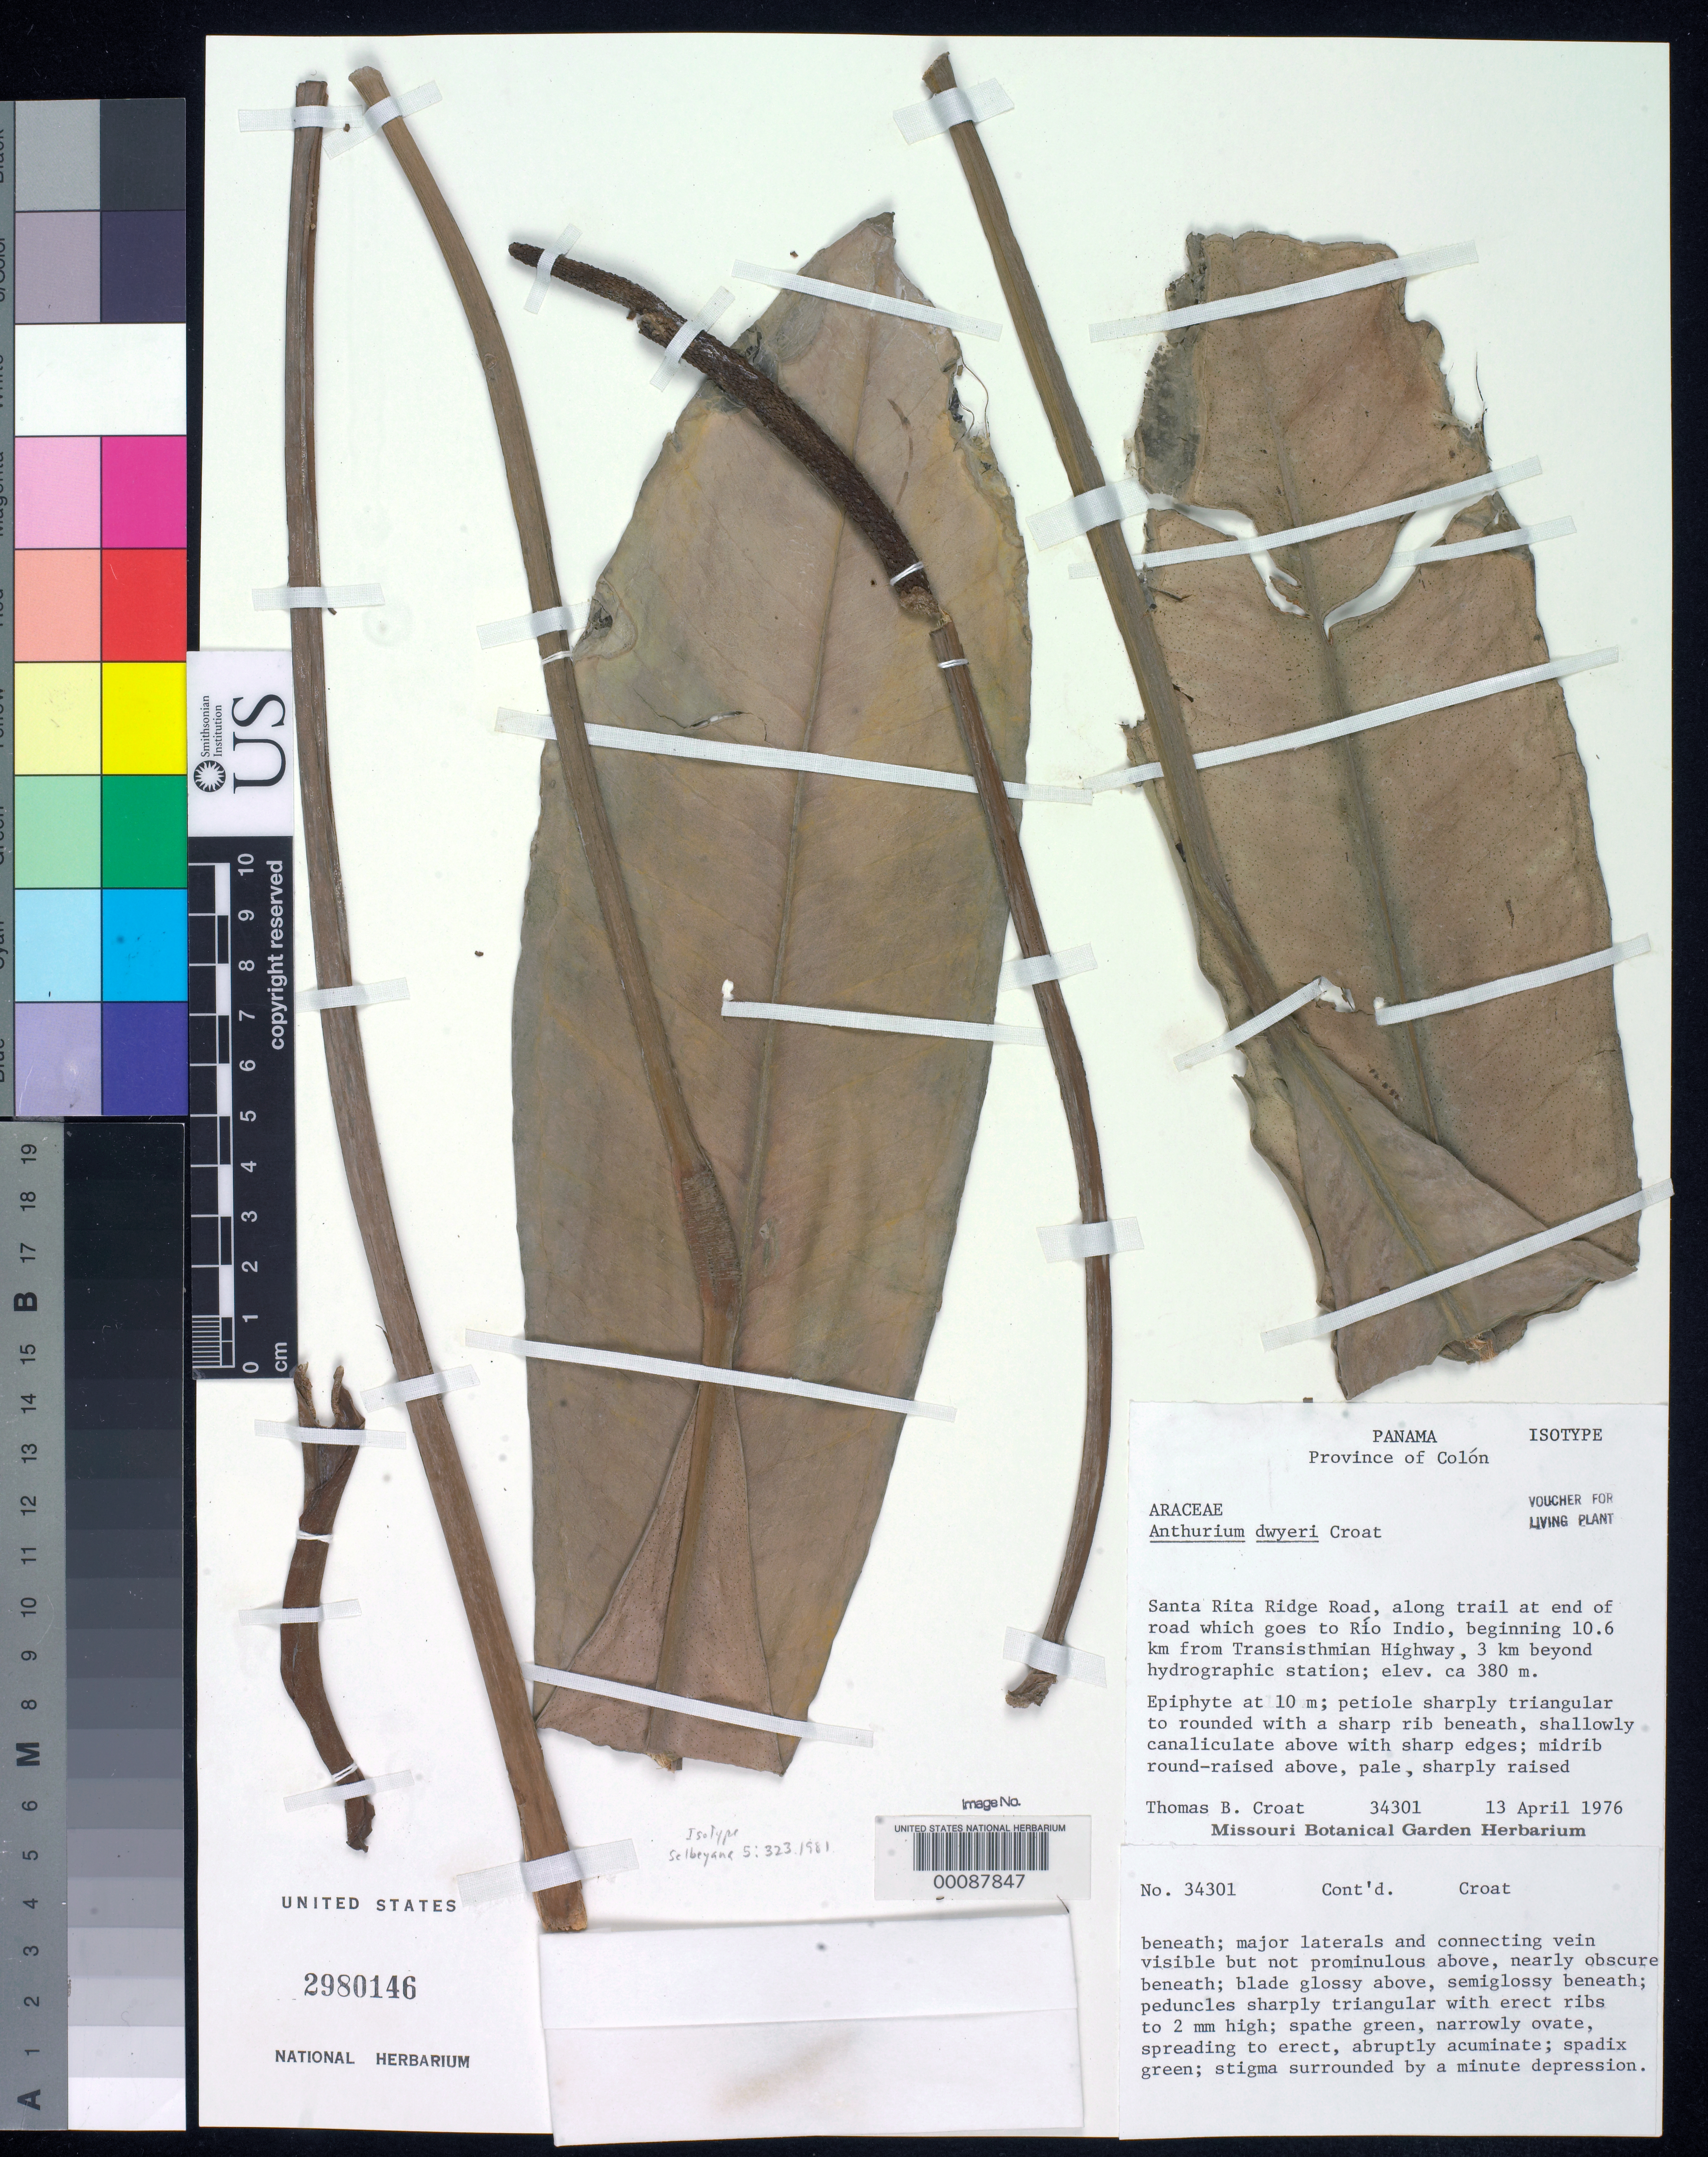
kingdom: Plantae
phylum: Tracheophyta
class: Liliopsida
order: Alismatales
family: Araceae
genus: Anthurium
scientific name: Anthurium dwyeri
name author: Croat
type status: Isotype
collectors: T. B. Croat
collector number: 34301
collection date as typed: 13 Apr 1976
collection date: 1976-04-13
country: Panama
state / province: Colón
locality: Santa Rita Ridge Road.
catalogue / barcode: US 2980146